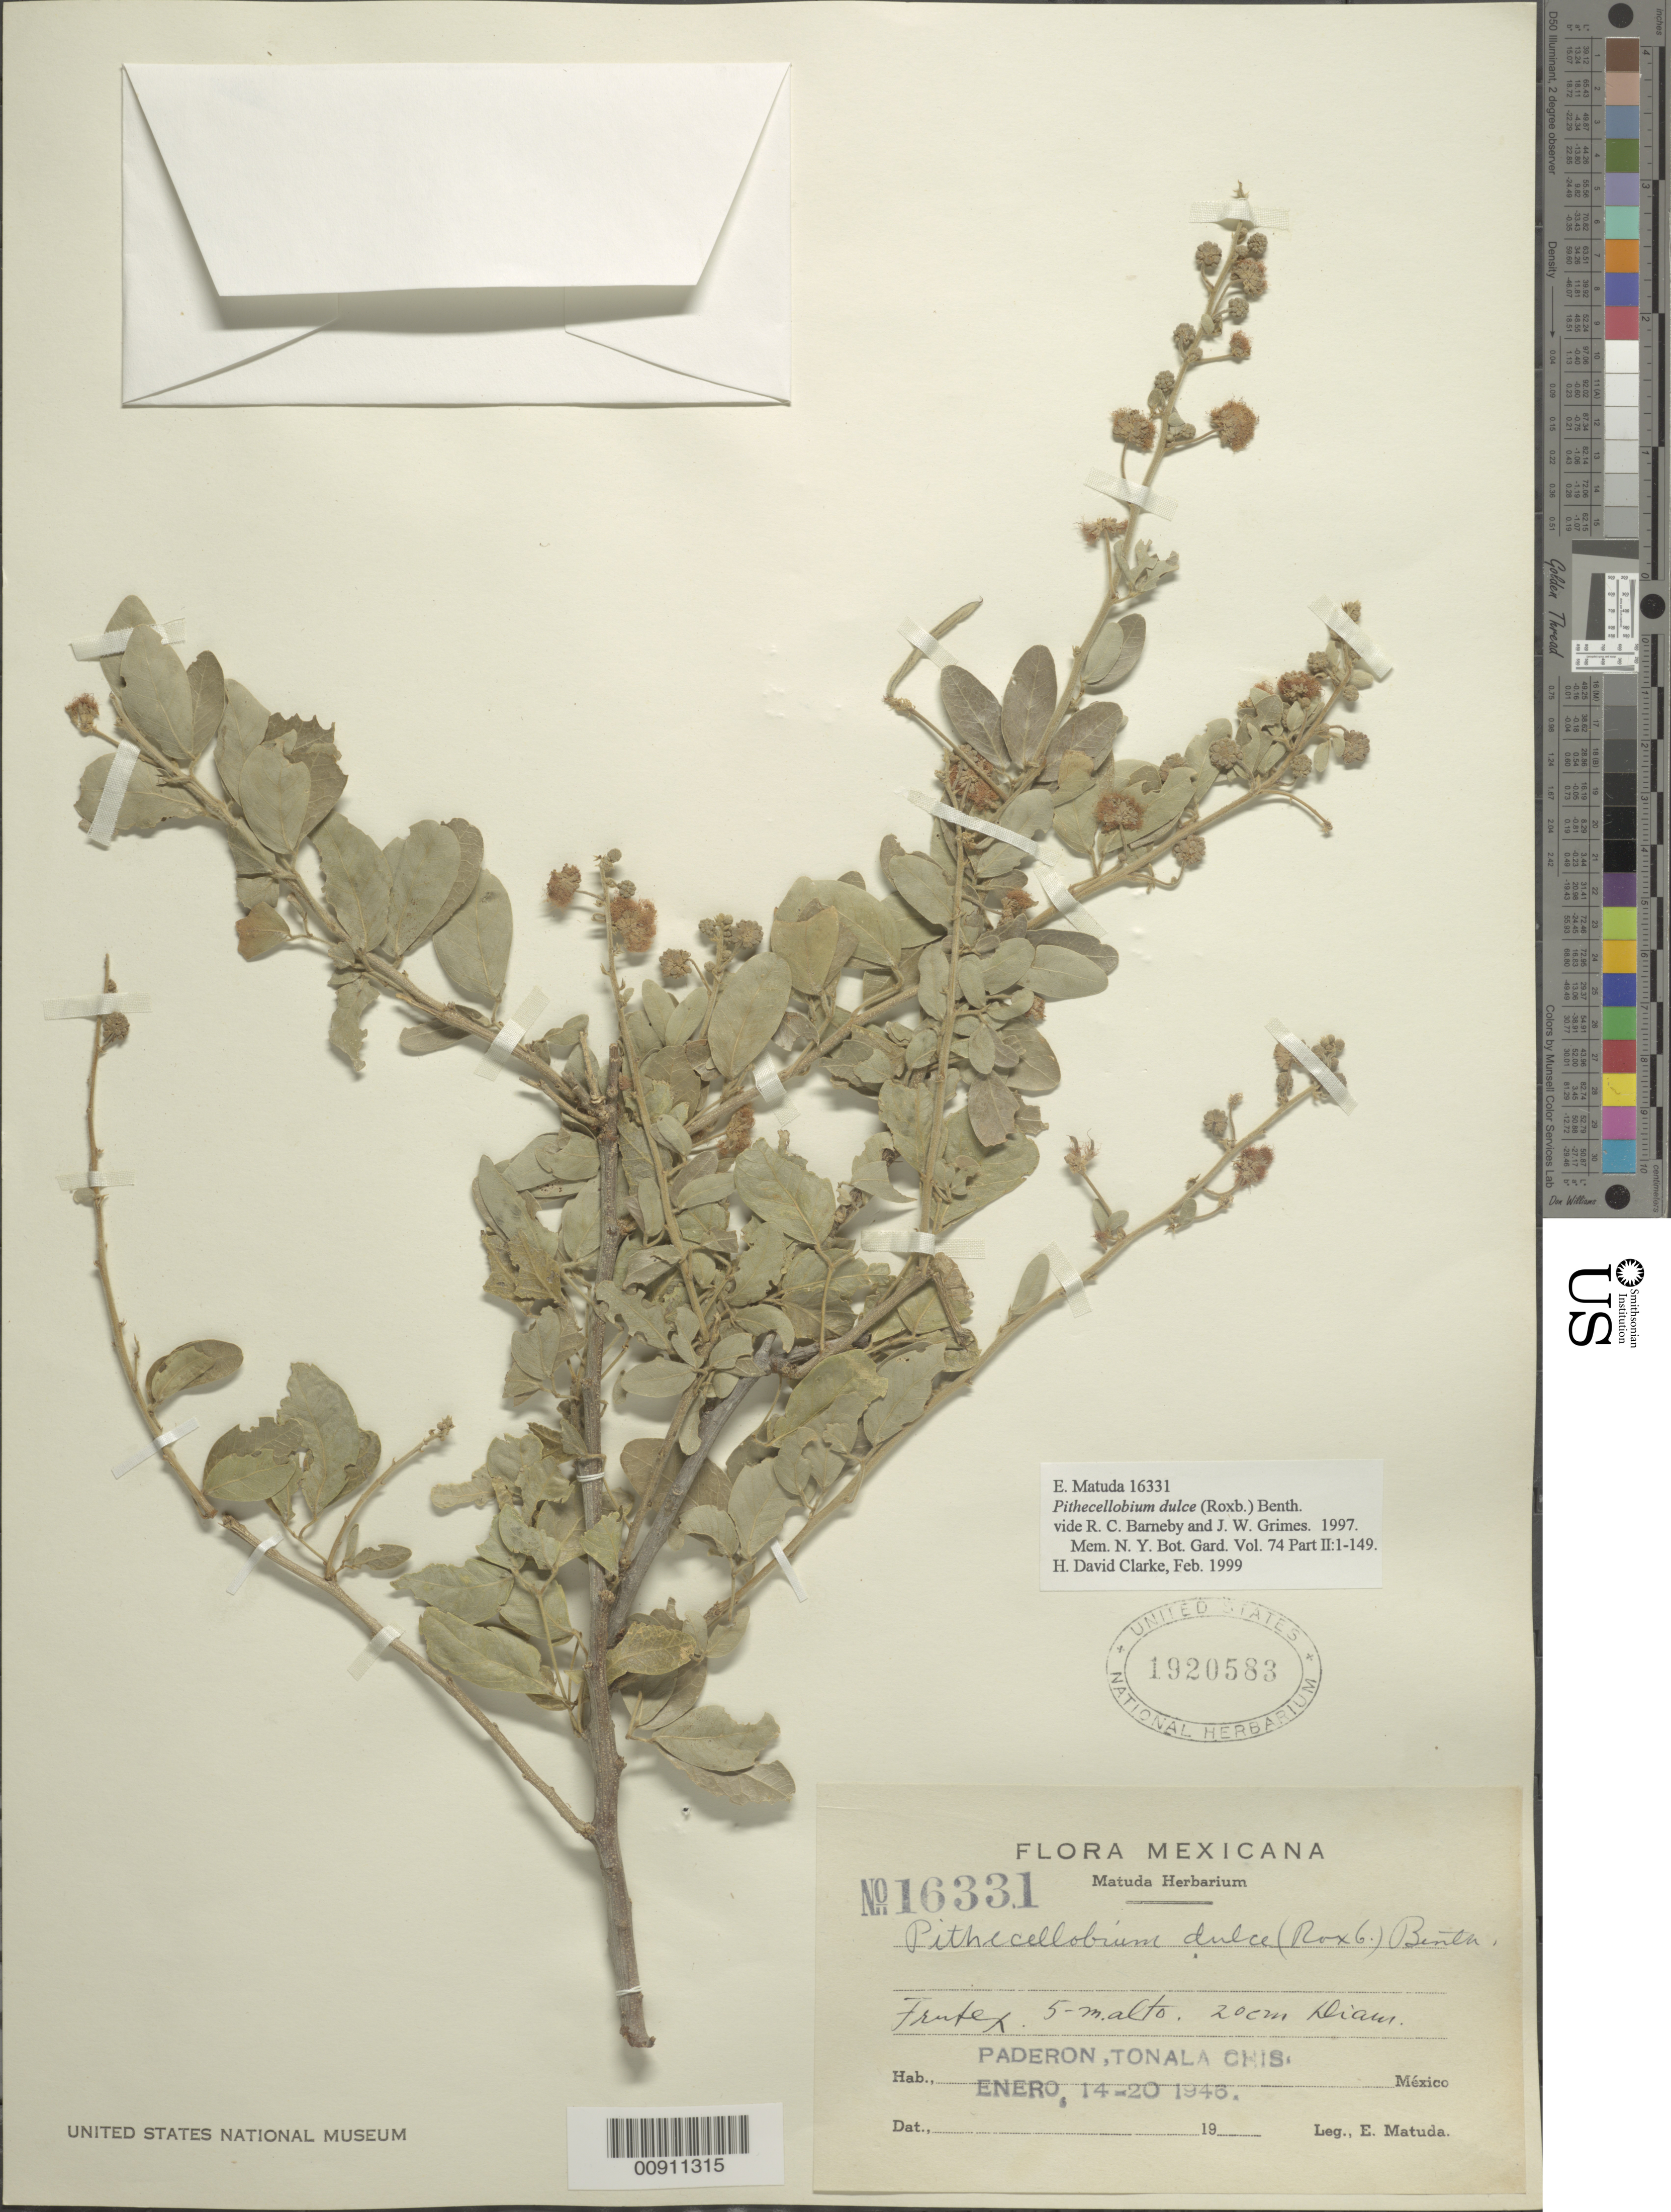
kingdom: Plantae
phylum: Tracheophyta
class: Magnoliopsida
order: Fabales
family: Fabaceae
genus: Pithecellobium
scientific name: Pithecellobium dulce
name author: (Roxb.) Benth.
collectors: E. Matuda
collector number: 16331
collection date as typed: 14 Jan 1946 to 20 Jan 1946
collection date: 1946-01-14/1946-01-20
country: Mexico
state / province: Chiapas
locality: Paderon, Tonala, Chiapas.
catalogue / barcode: US 1920583